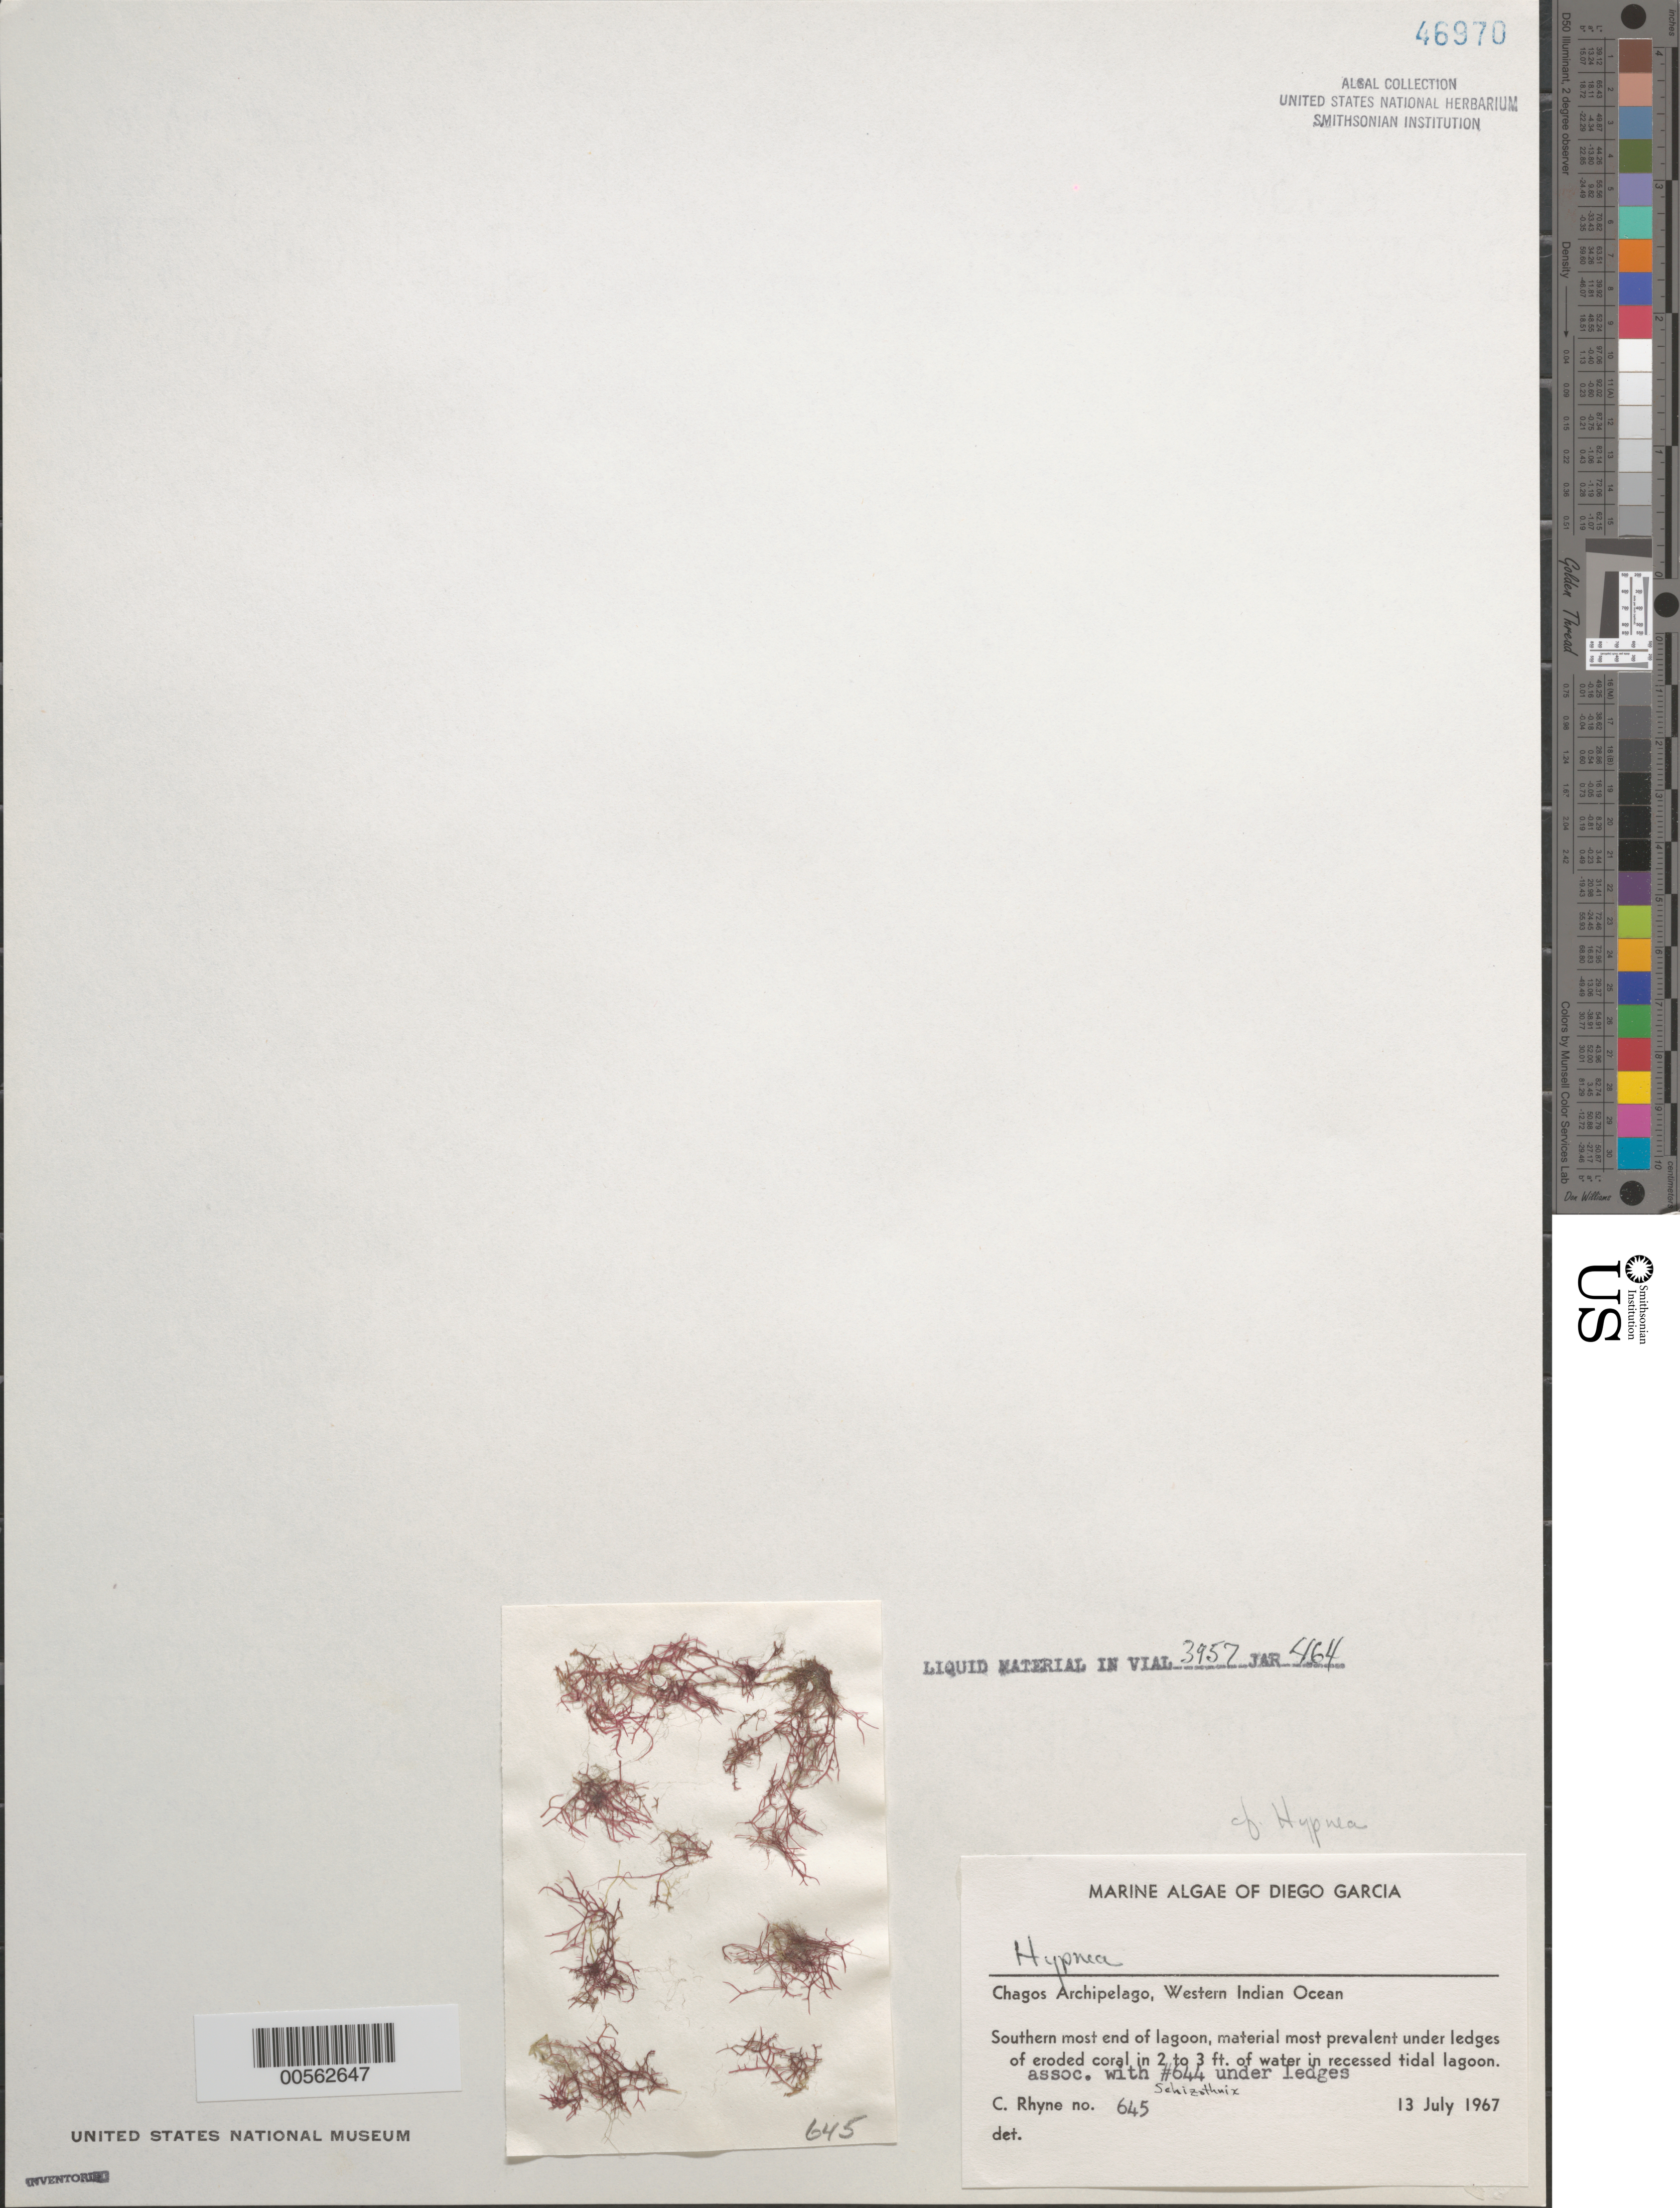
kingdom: Plantae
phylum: Rhodophyta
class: Florideophyceae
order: Gigartinales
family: Cystocloniaceae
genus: Hypnea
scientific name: Hypnea sp.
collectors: C. Rhyne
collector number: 645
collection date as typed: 13 Jul 1967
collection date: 1967-07-13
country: British Indian Ocean Territory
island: Diego Garcia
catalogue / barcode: US 46970